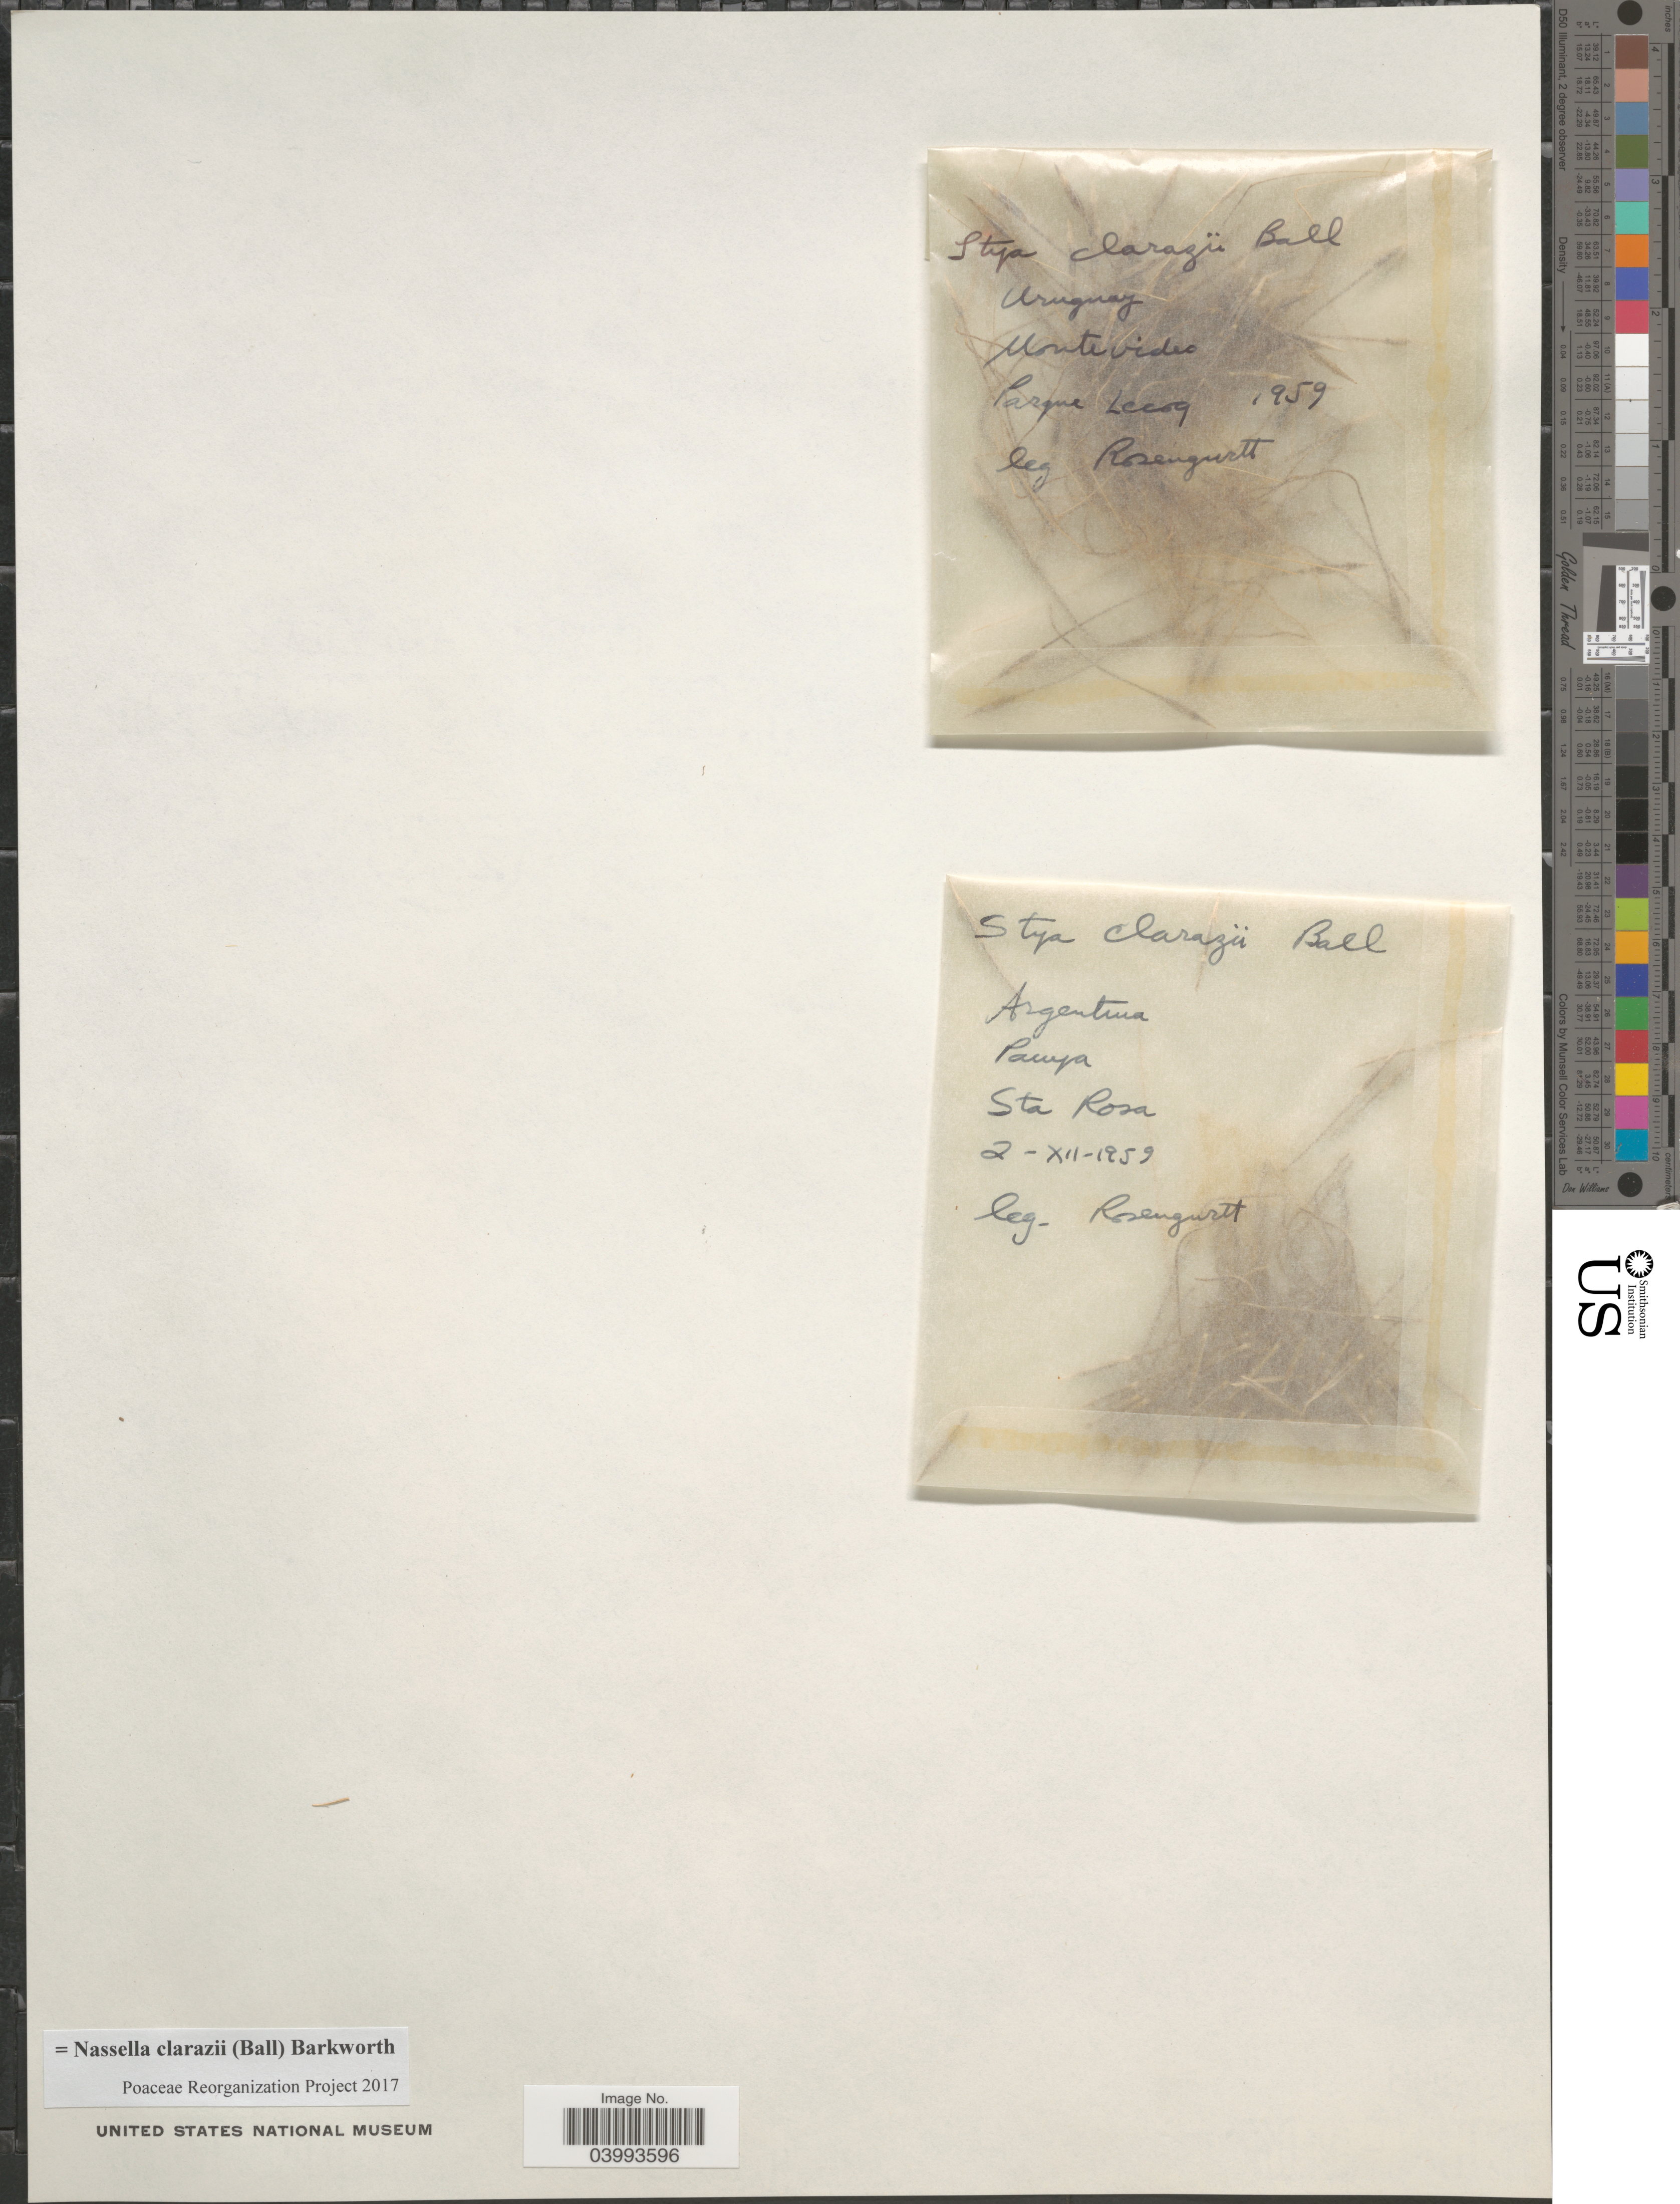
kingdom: Plantae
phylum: Tracheophyta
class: Liliopsida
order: Poales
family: Poaceae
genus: Nassella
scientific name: Nassella clarazii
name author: (Ball) Barkworth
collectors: Rosengurtt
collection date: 1959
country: Uruguay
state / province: Montevideo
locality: Parque Lecoq.